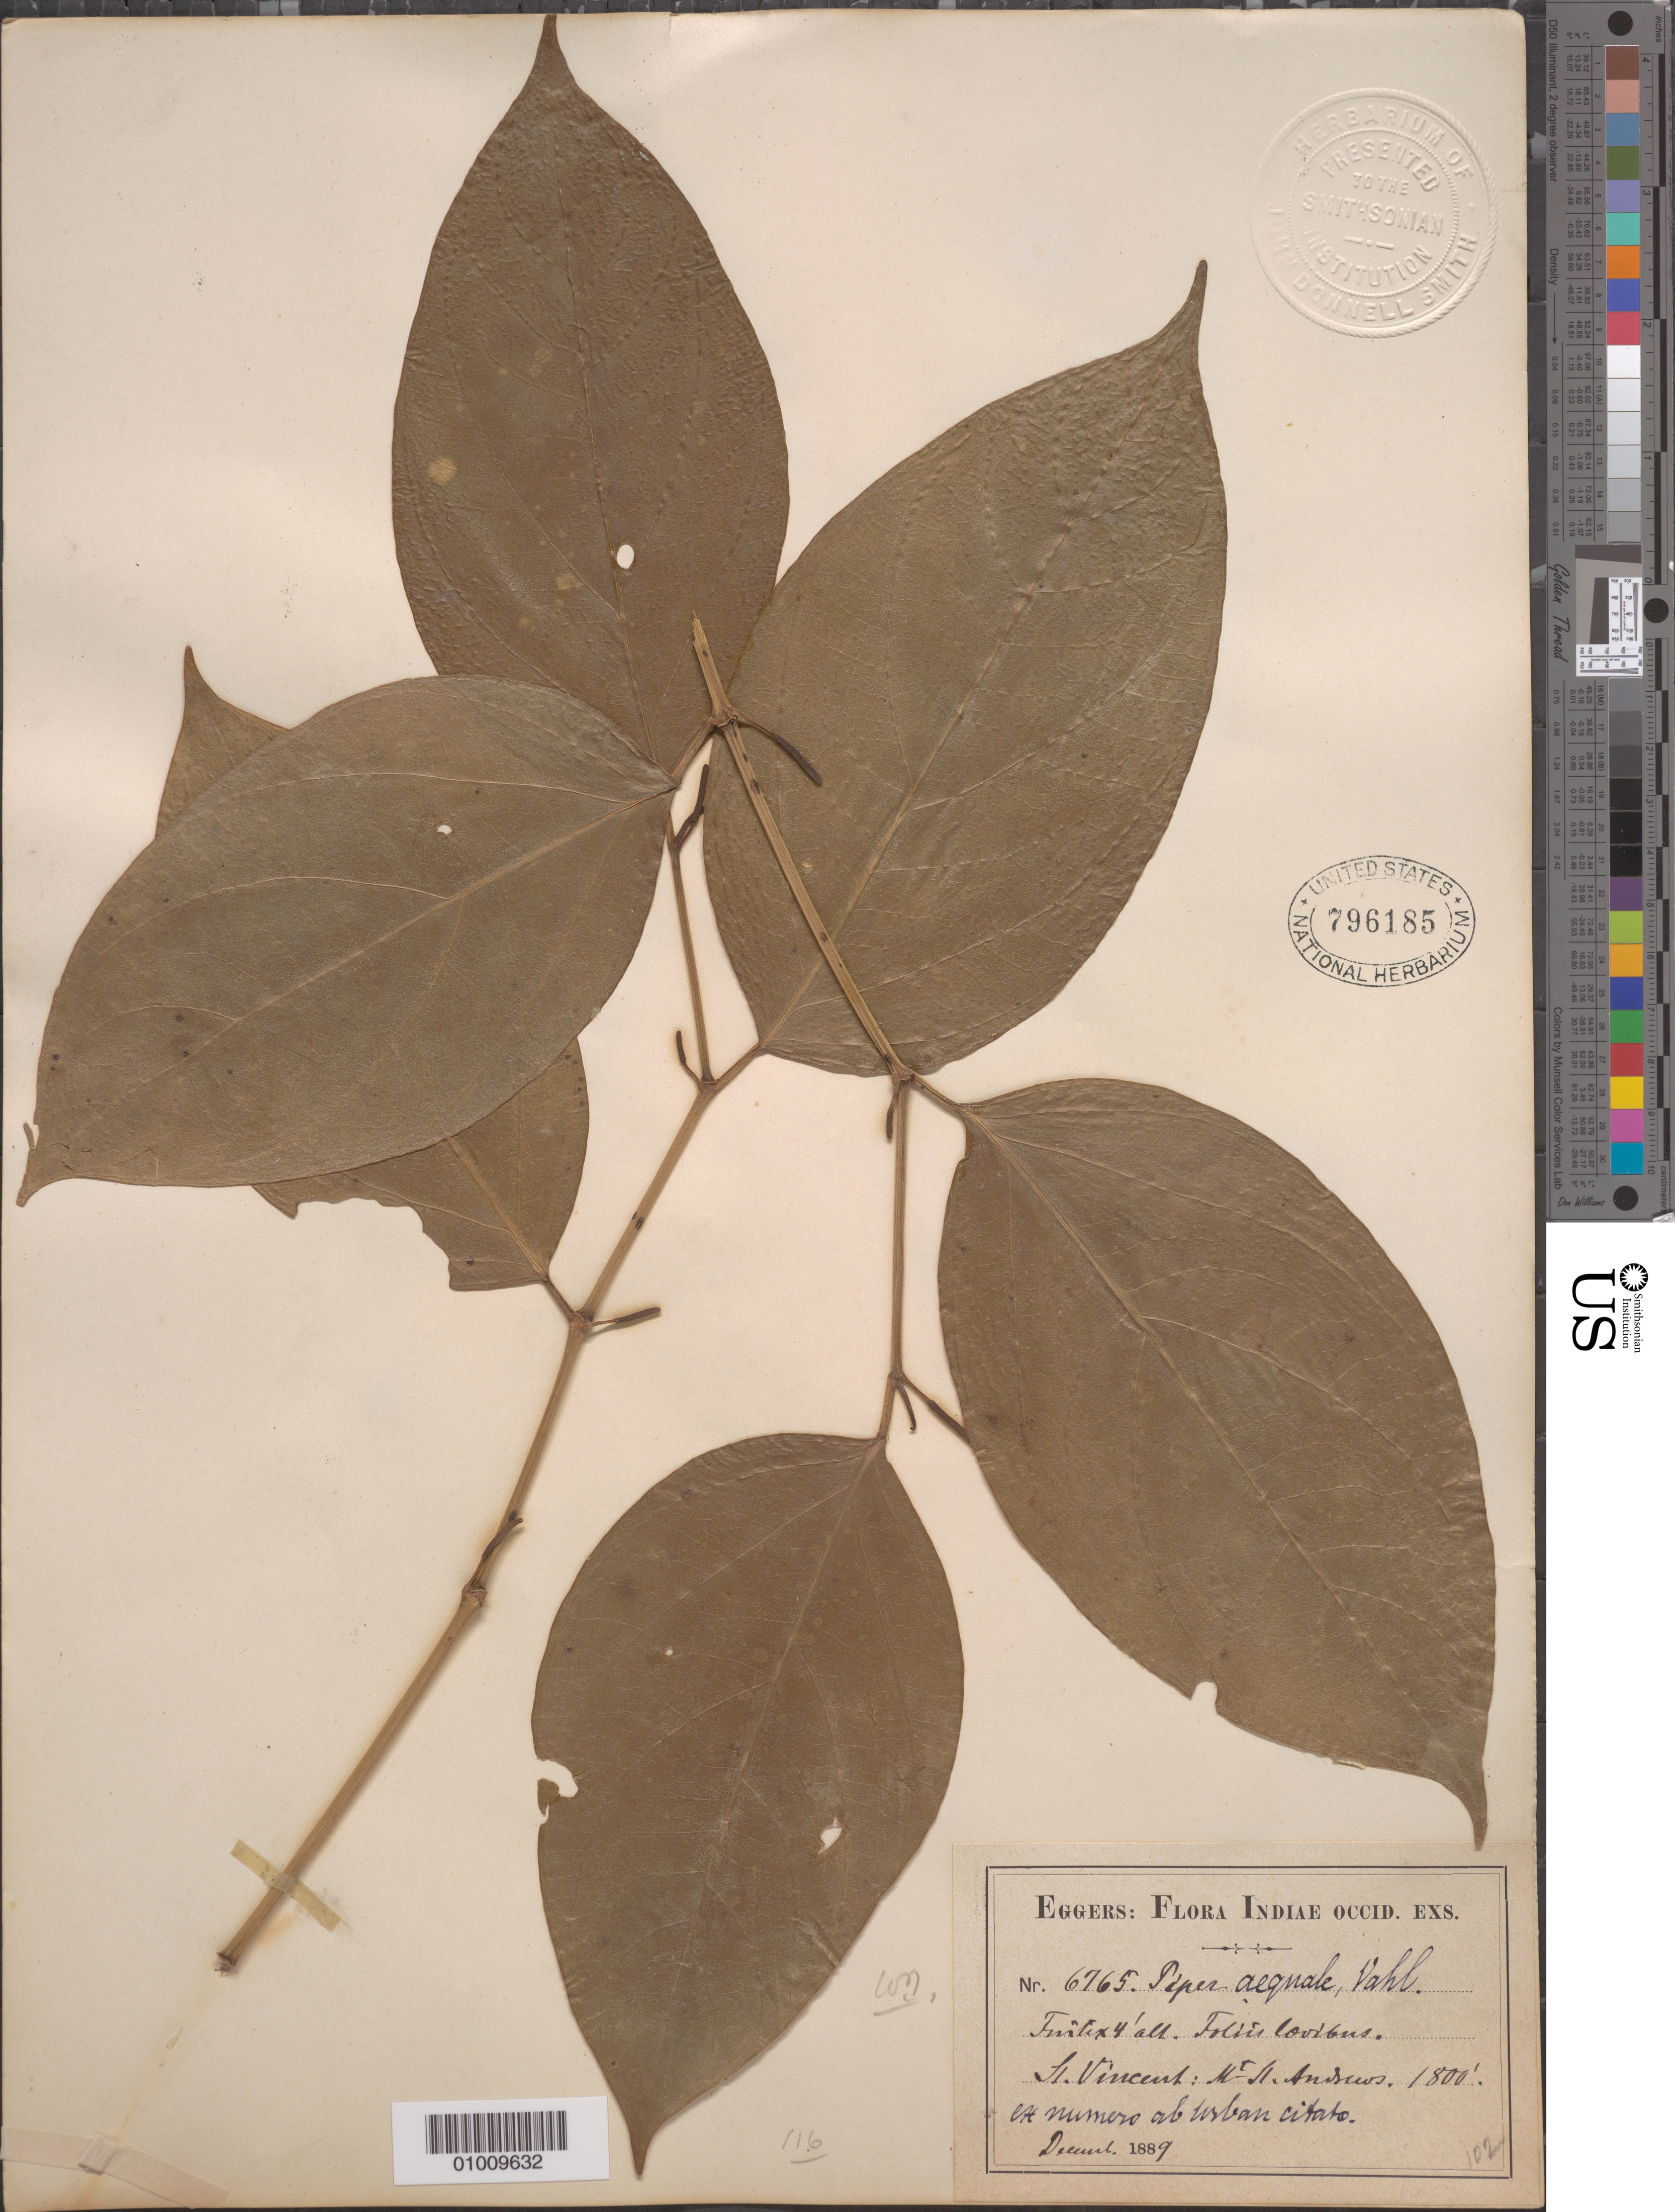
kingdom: Plantae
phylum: Tracheophyta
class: Magnoliopsida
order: Piperales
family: Piperaceae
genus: Piper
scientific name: Piper aequale var. aequale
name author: Vahl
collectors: H. F. A. von Eggers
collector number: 6765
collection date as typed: Dec 1889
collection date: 1889-12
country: St. Vincent - Grenadines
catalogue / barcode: US 796185